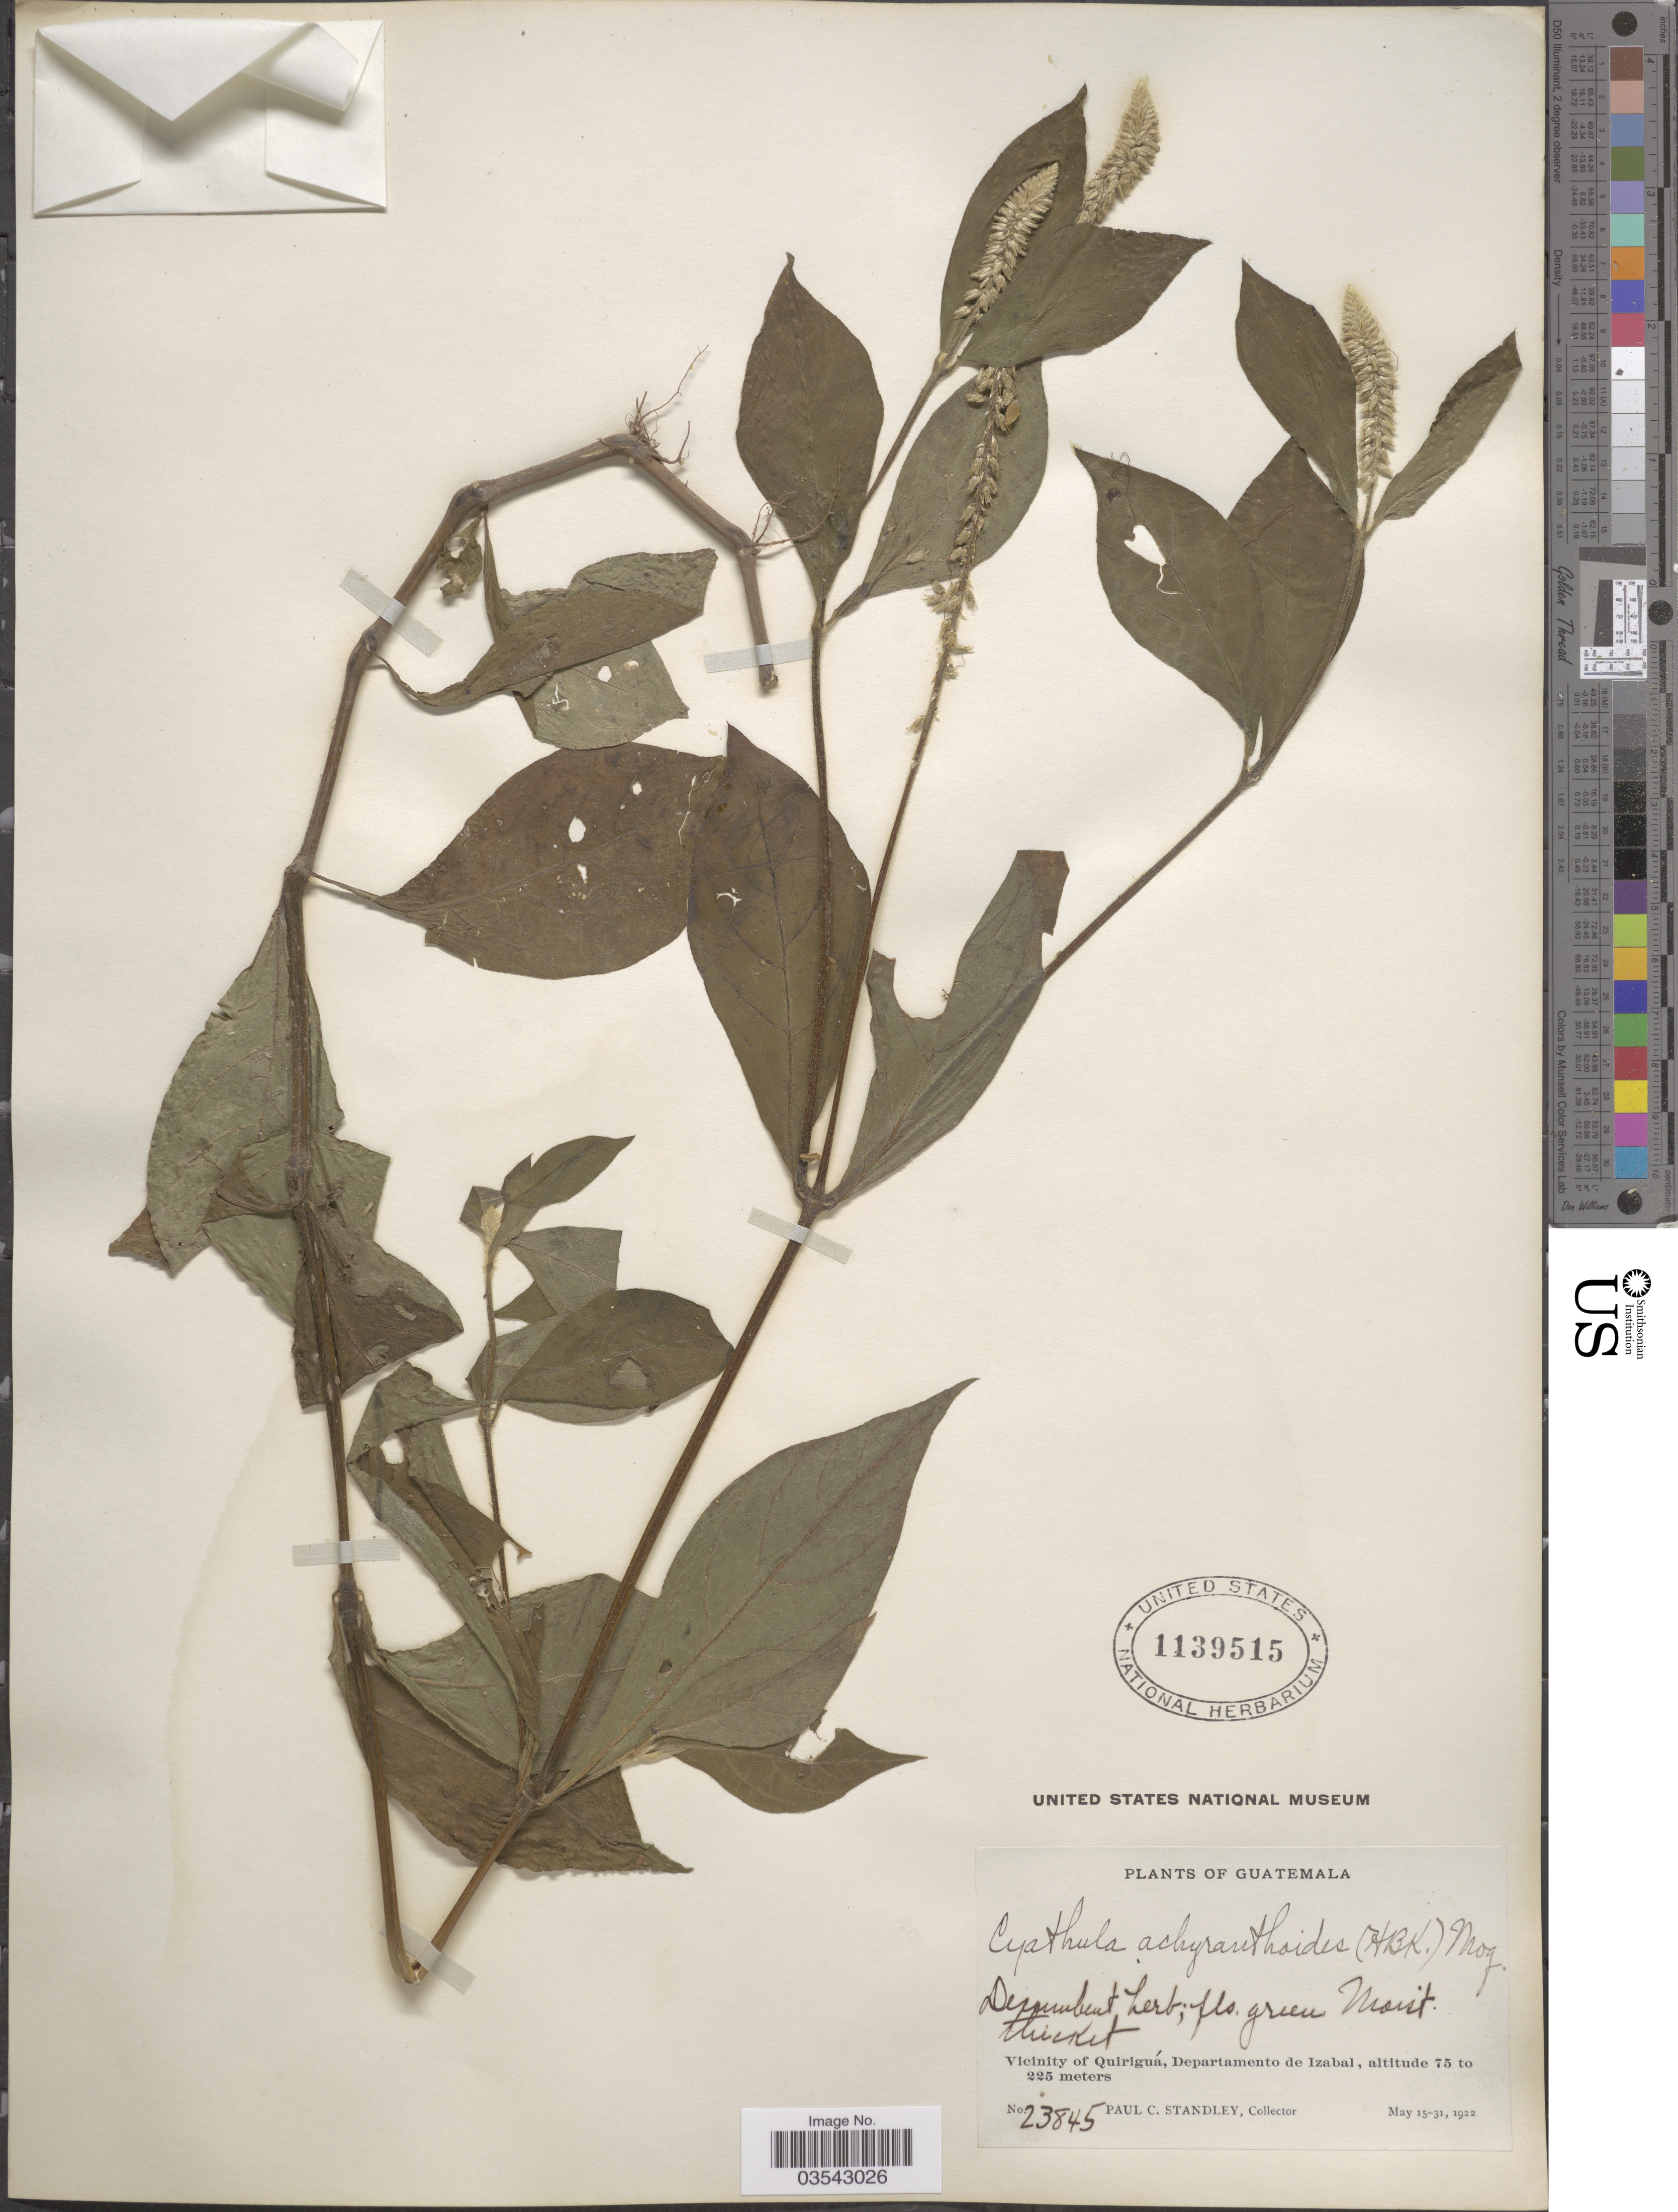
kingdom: Plantae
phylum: Tracheophyta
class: Magnoliopsida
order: Caryophyllales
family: Amaranthaceae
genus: Cyathula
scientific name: Cyathula achyranthoides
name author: (Kunth) Moq.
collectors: P. C. Standley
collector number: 23845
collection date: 1922-05-15/1922-05-31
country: Guatemala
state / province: Izabal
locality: Vicinity of Quiriguá, Department de Izabal.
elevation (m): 75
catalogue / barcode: US 1139515